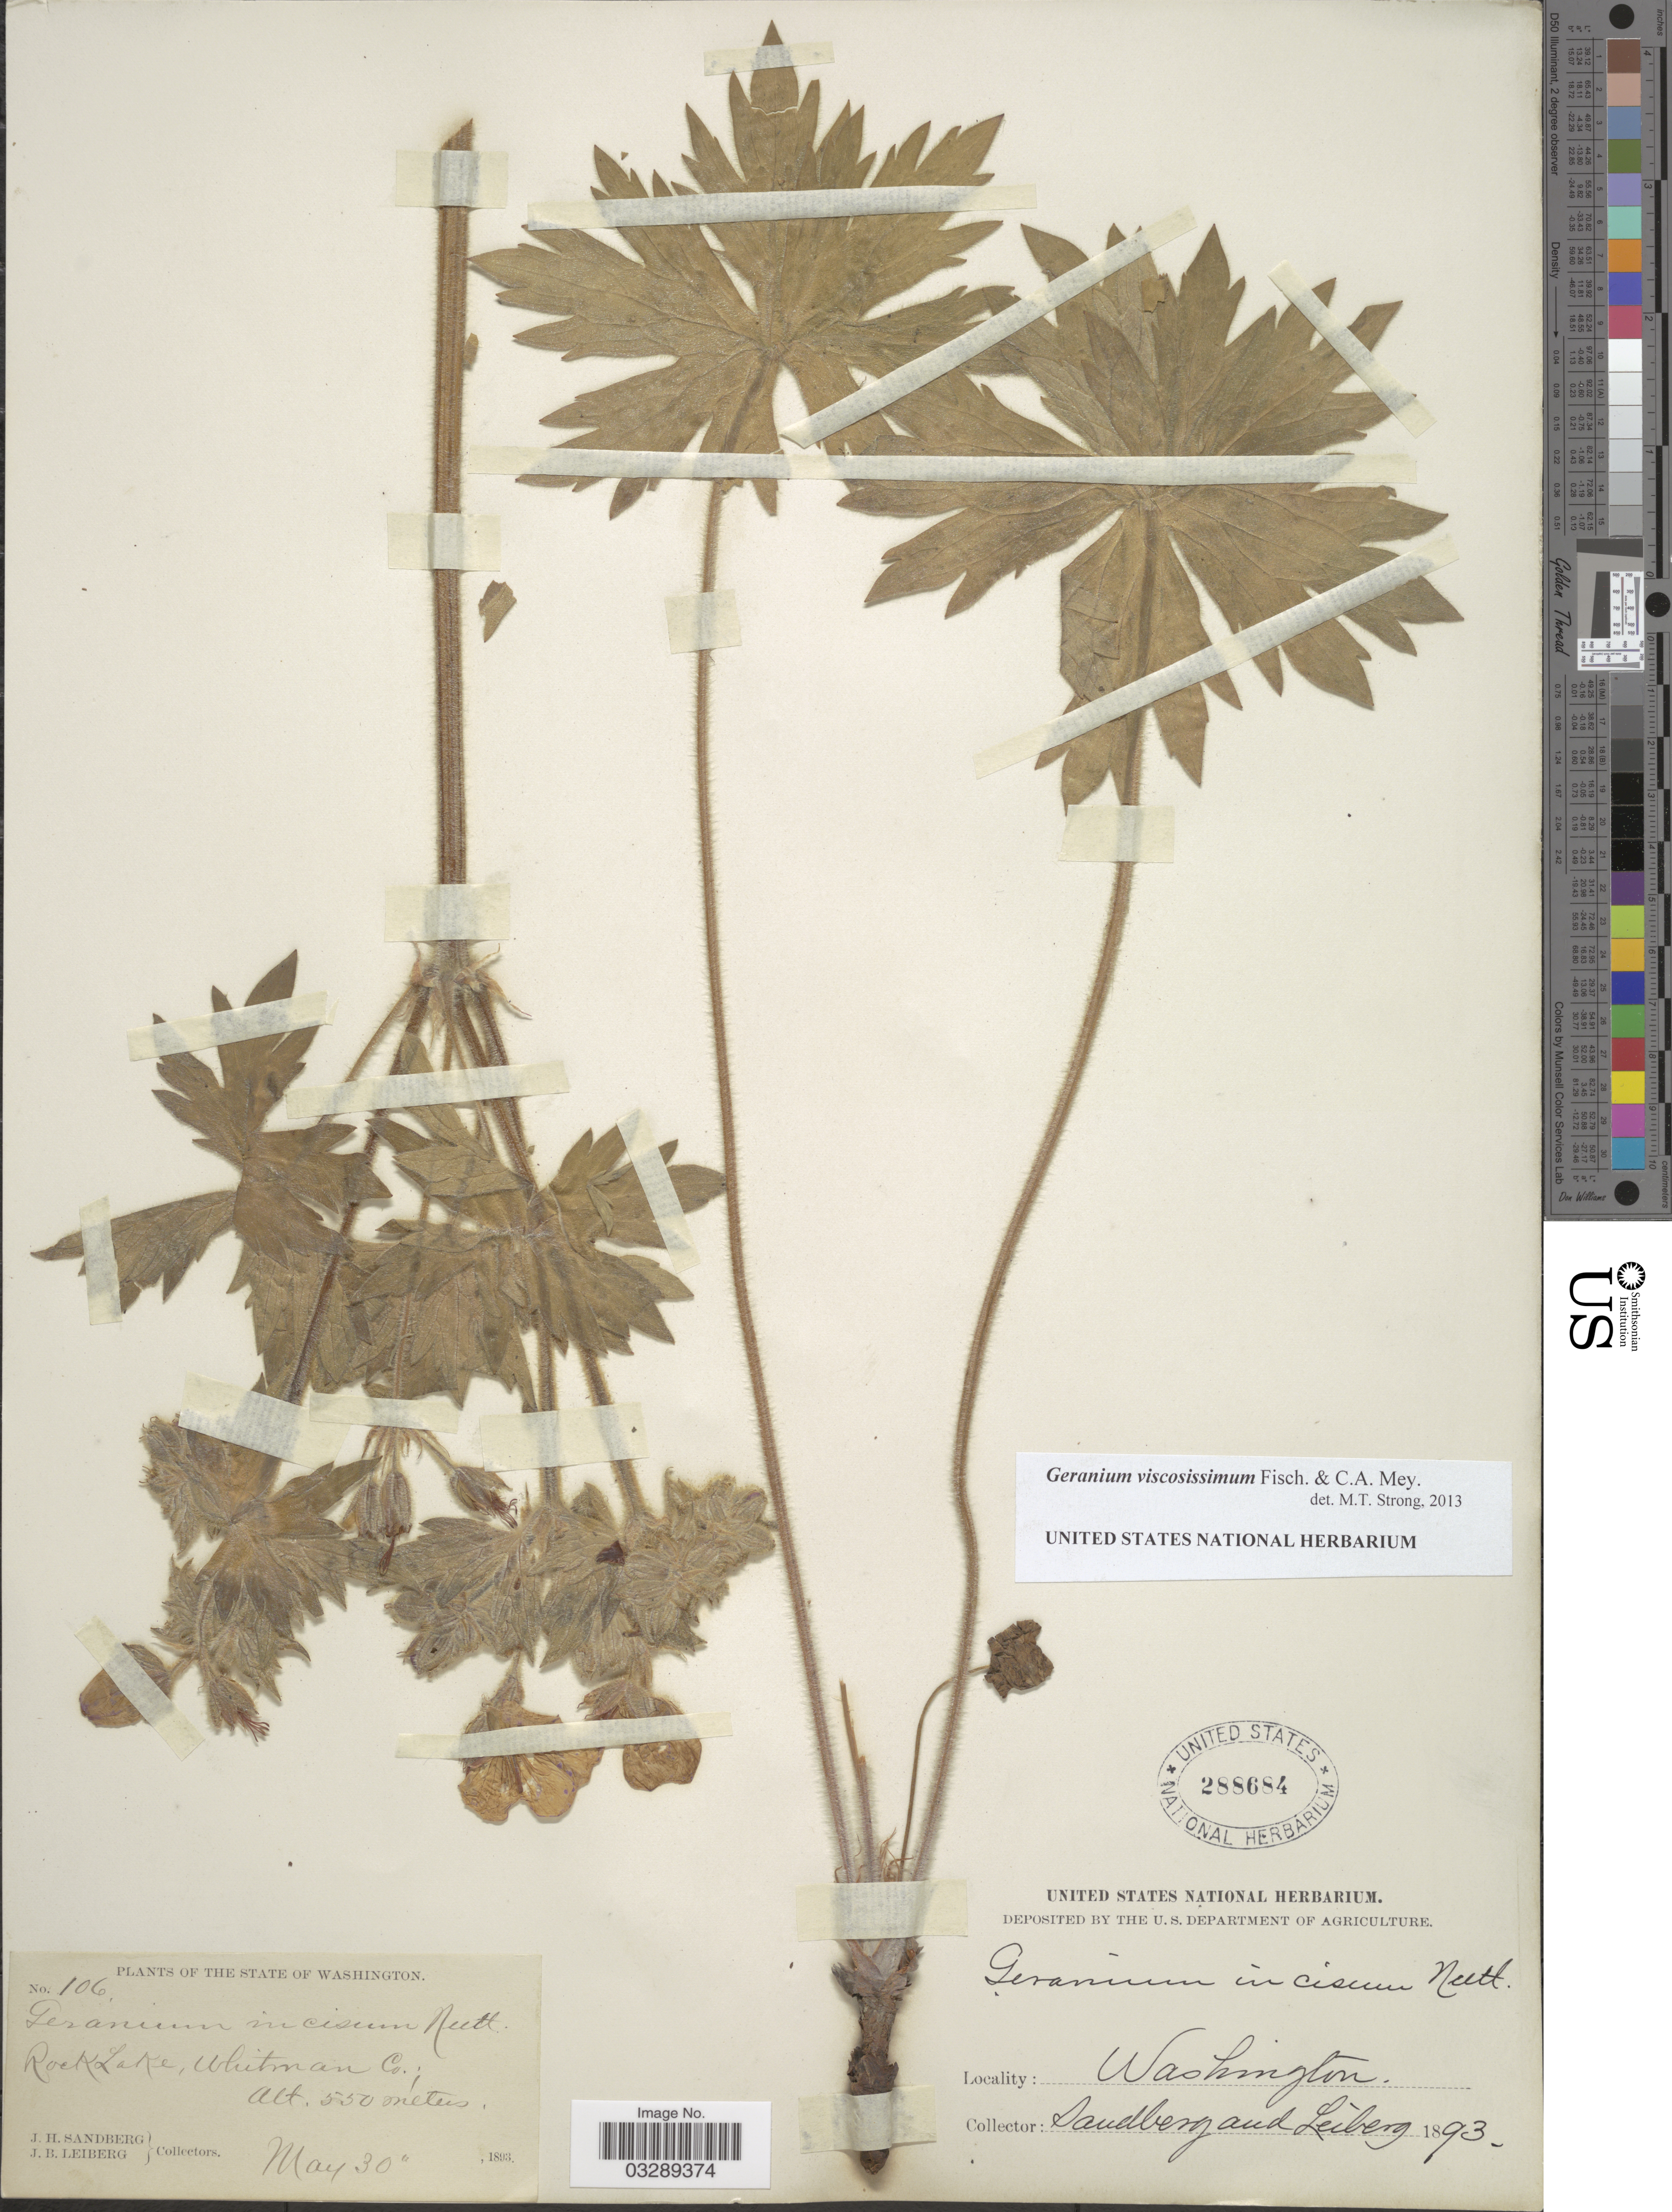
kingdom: Plantae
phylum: Tracheophyta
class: Magnoliopsida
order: Geraniales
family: Geraniaceae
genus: Geranium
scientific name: Geranium viscosissimum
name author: Fisch. & C.A. Mey.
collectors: J. H. Sandberg & J. B. Leiberg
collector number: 106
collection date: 1893-05-30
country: United States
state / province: Washington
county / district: Whitman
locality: Rock Lake, Whitman Co.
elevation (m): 550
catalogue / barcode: US 288684